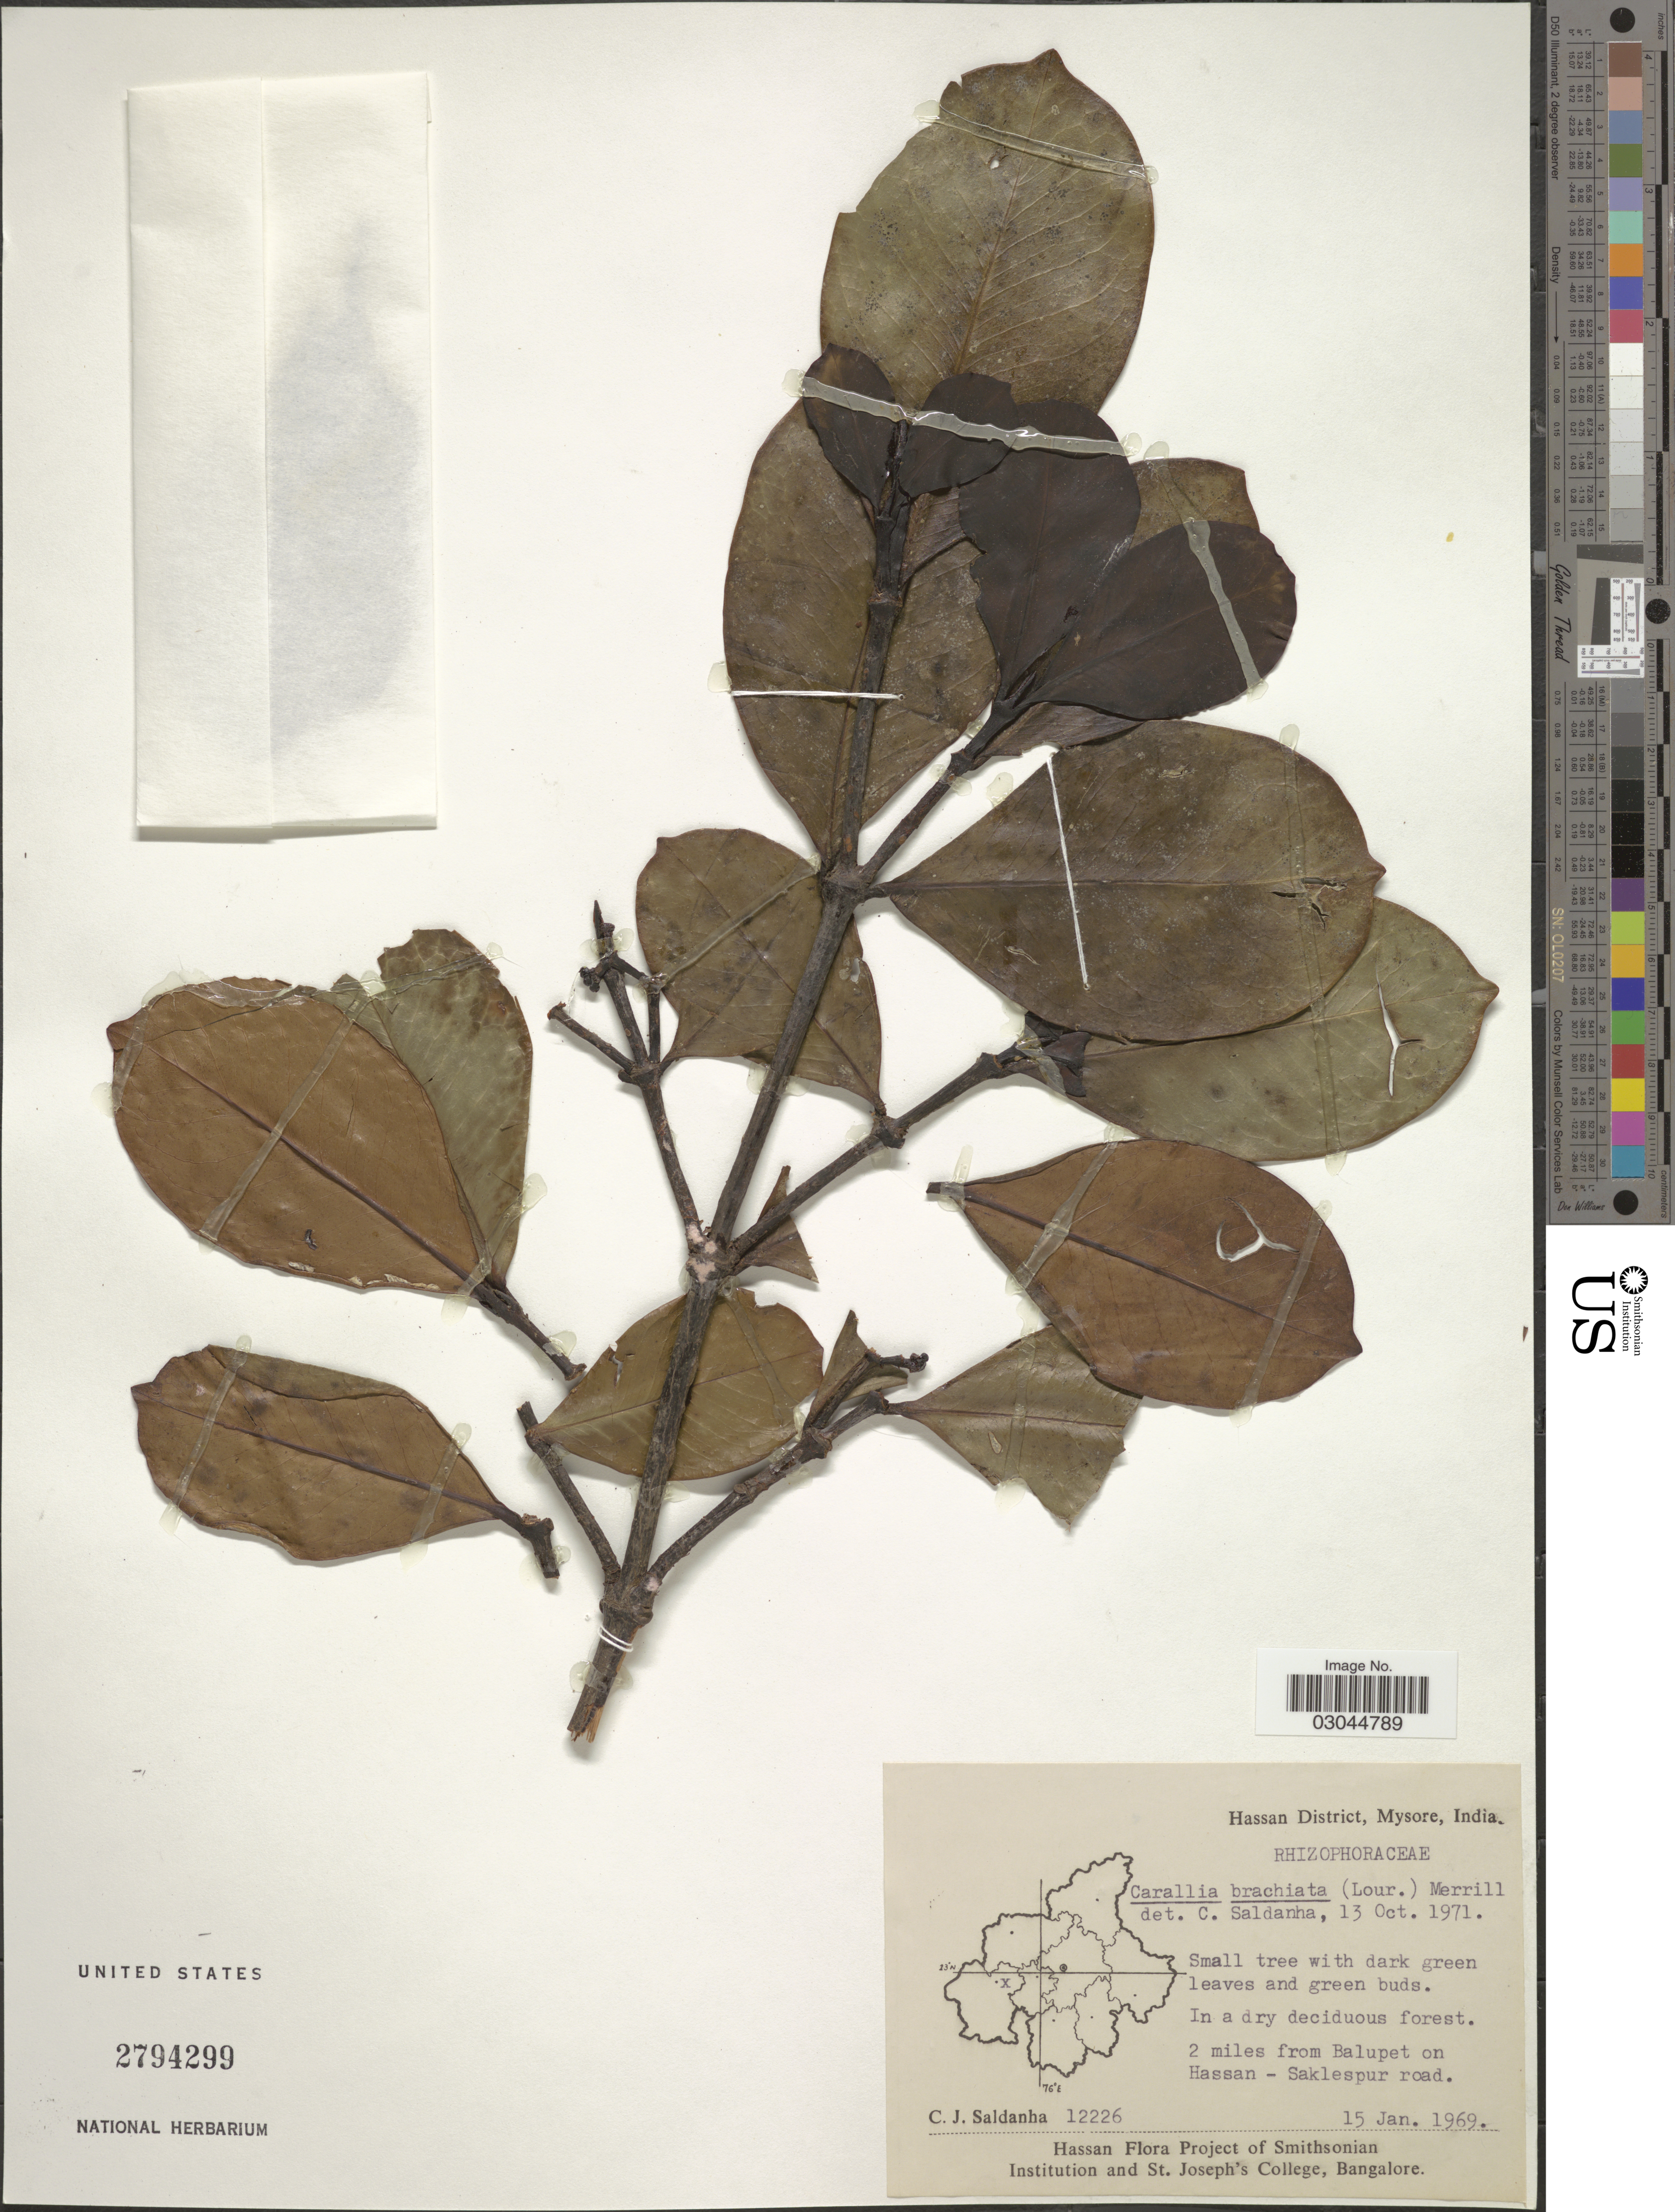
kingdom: Plantae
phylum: Tracheophyta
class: Magnoliopsida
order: Malpighiales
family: Rhizophoraceae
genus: Carallia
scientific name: Carallia brachiata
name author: (Lour.) Merr.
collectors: C. J. Saldanha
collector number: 12226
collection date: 1969-01-15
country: India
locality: Hassan District, Mysore. 2 miles from Balupet on Hassan - Saklespur road.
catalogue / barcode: US 2794299